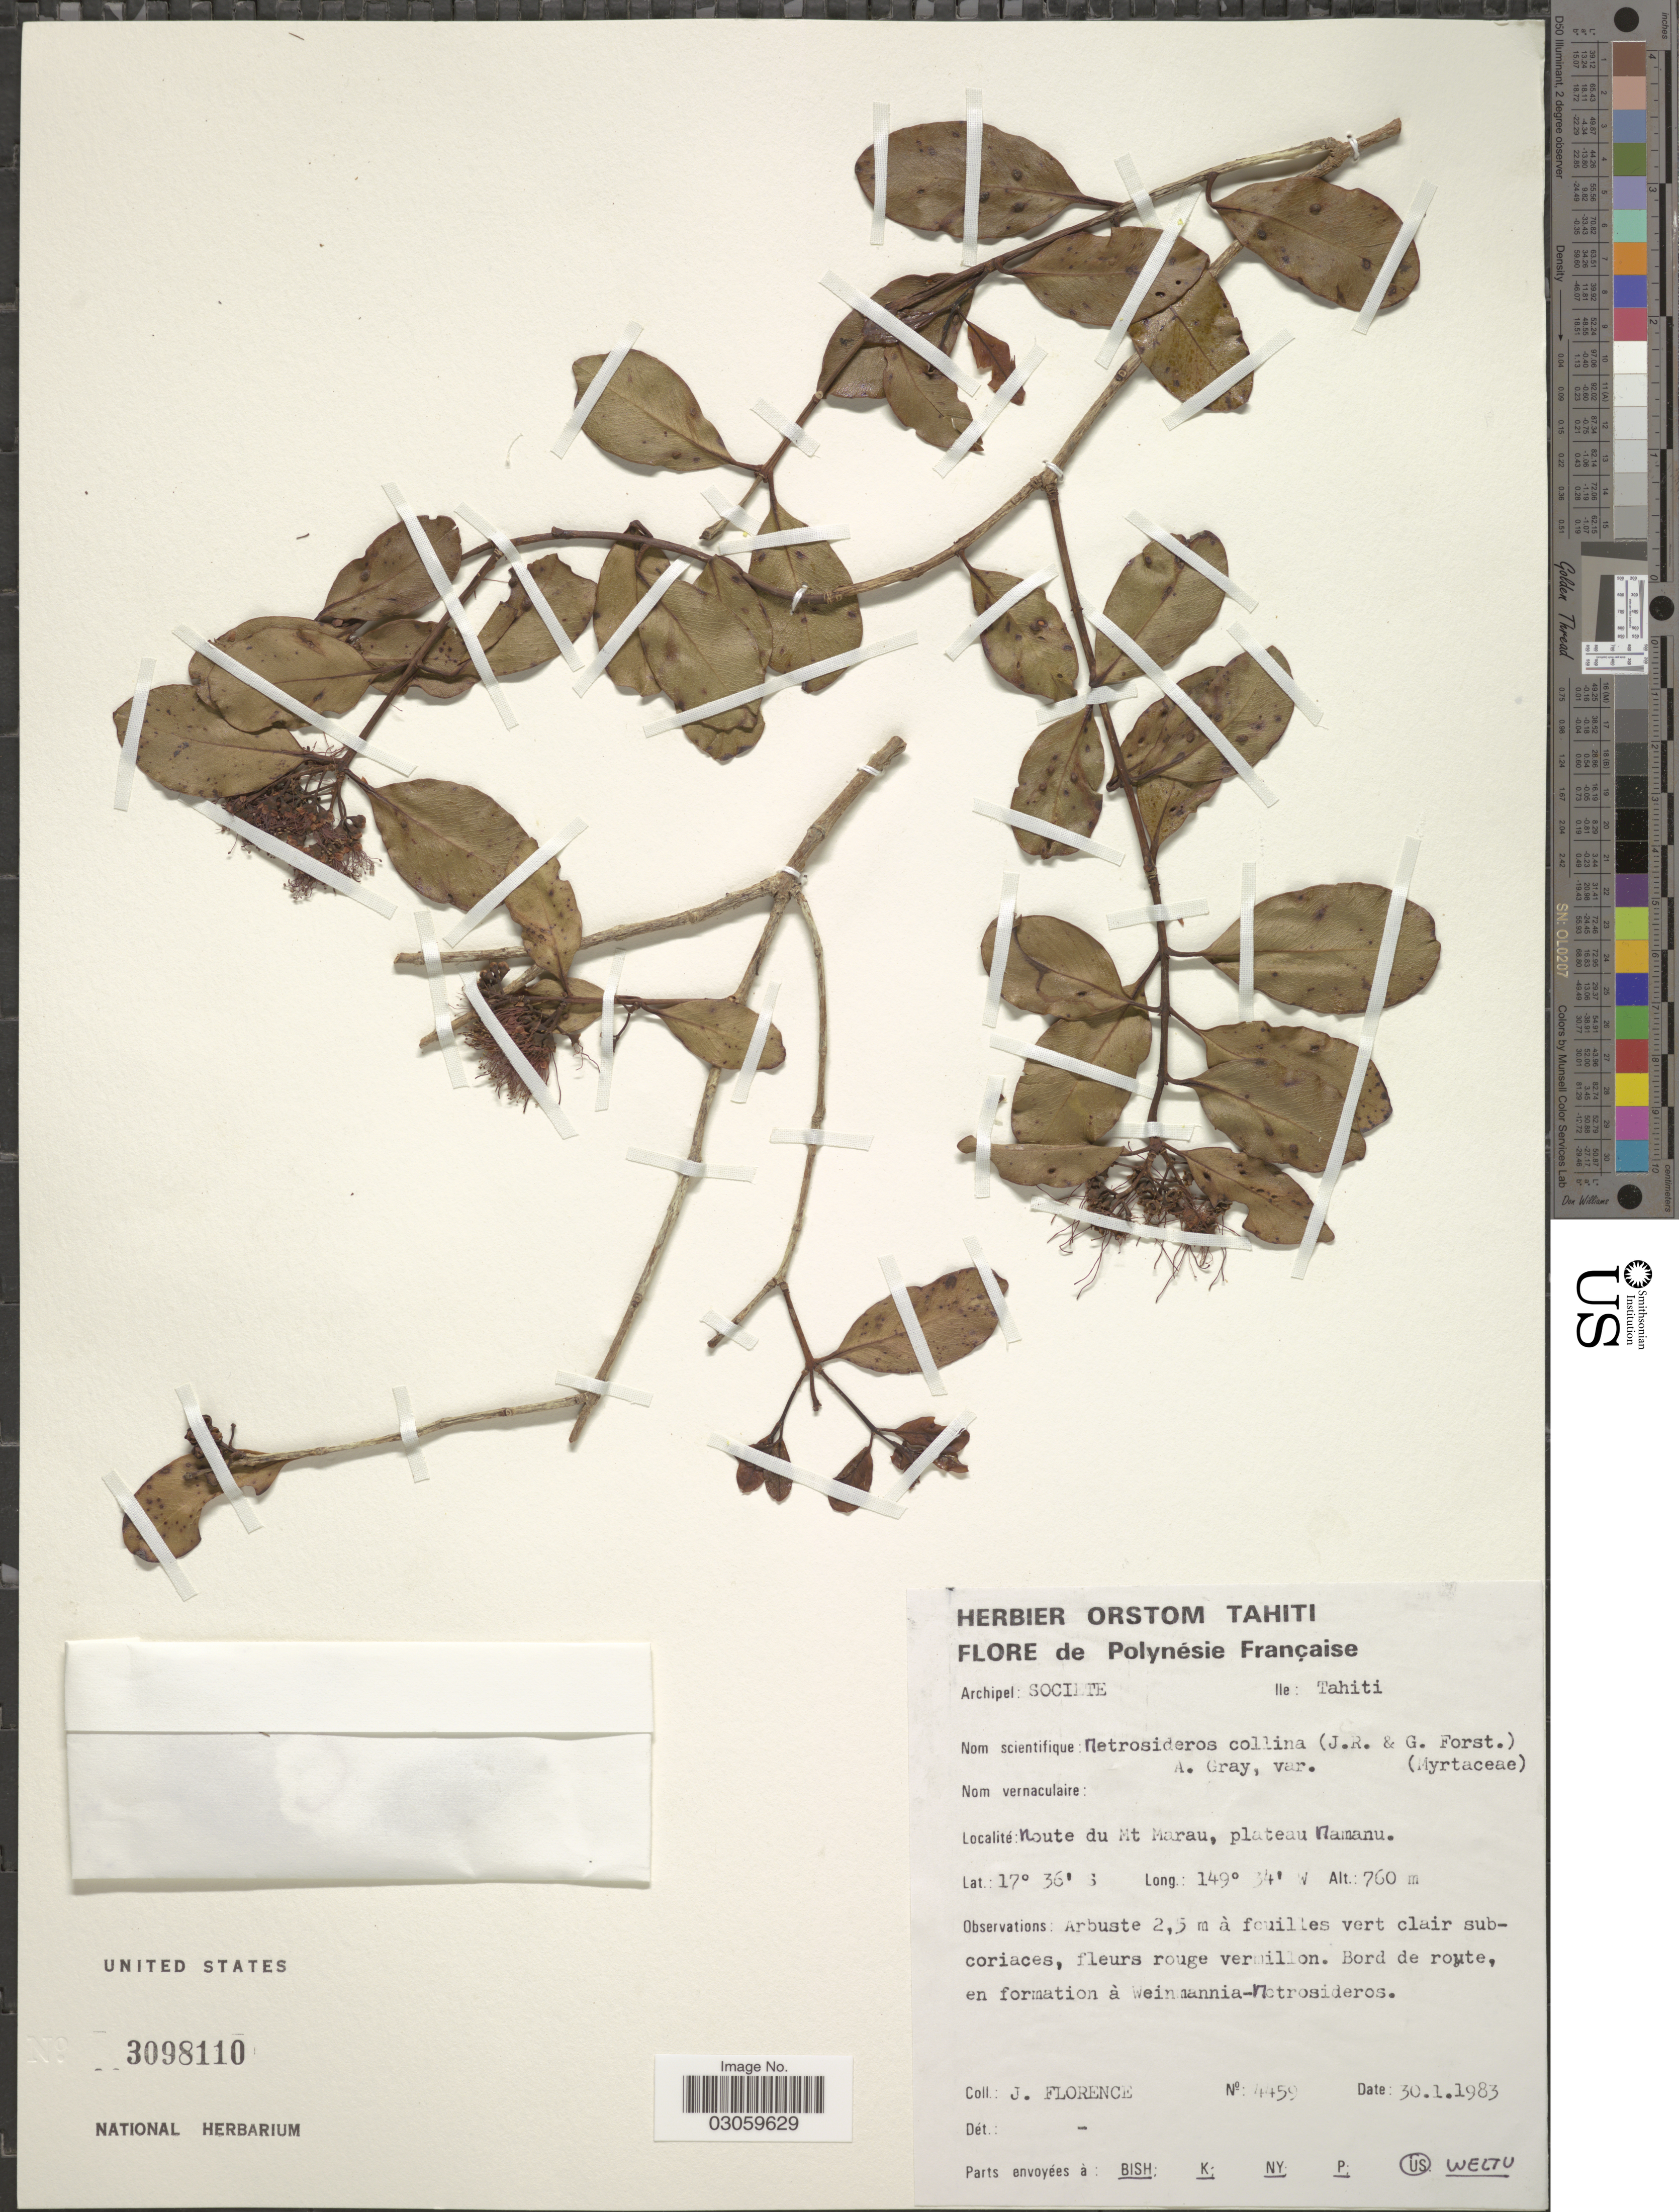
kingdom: Plantae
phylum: Tracheophyta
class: Magnoliopsida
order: Myrtales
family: Myrtaceae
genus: Metrosideros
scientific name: Metrosideros collina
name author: (J.R. Forst. & G. Forst.) A. Gray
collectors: J. Florence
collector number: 4459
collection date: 1983-01-30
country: French Polynesia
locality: Polynésie Française. Archipel: Societe. Ile: Tahiti. Route du Mt Marau, plateau Namanu.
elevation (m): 760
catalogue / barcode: US 3098110